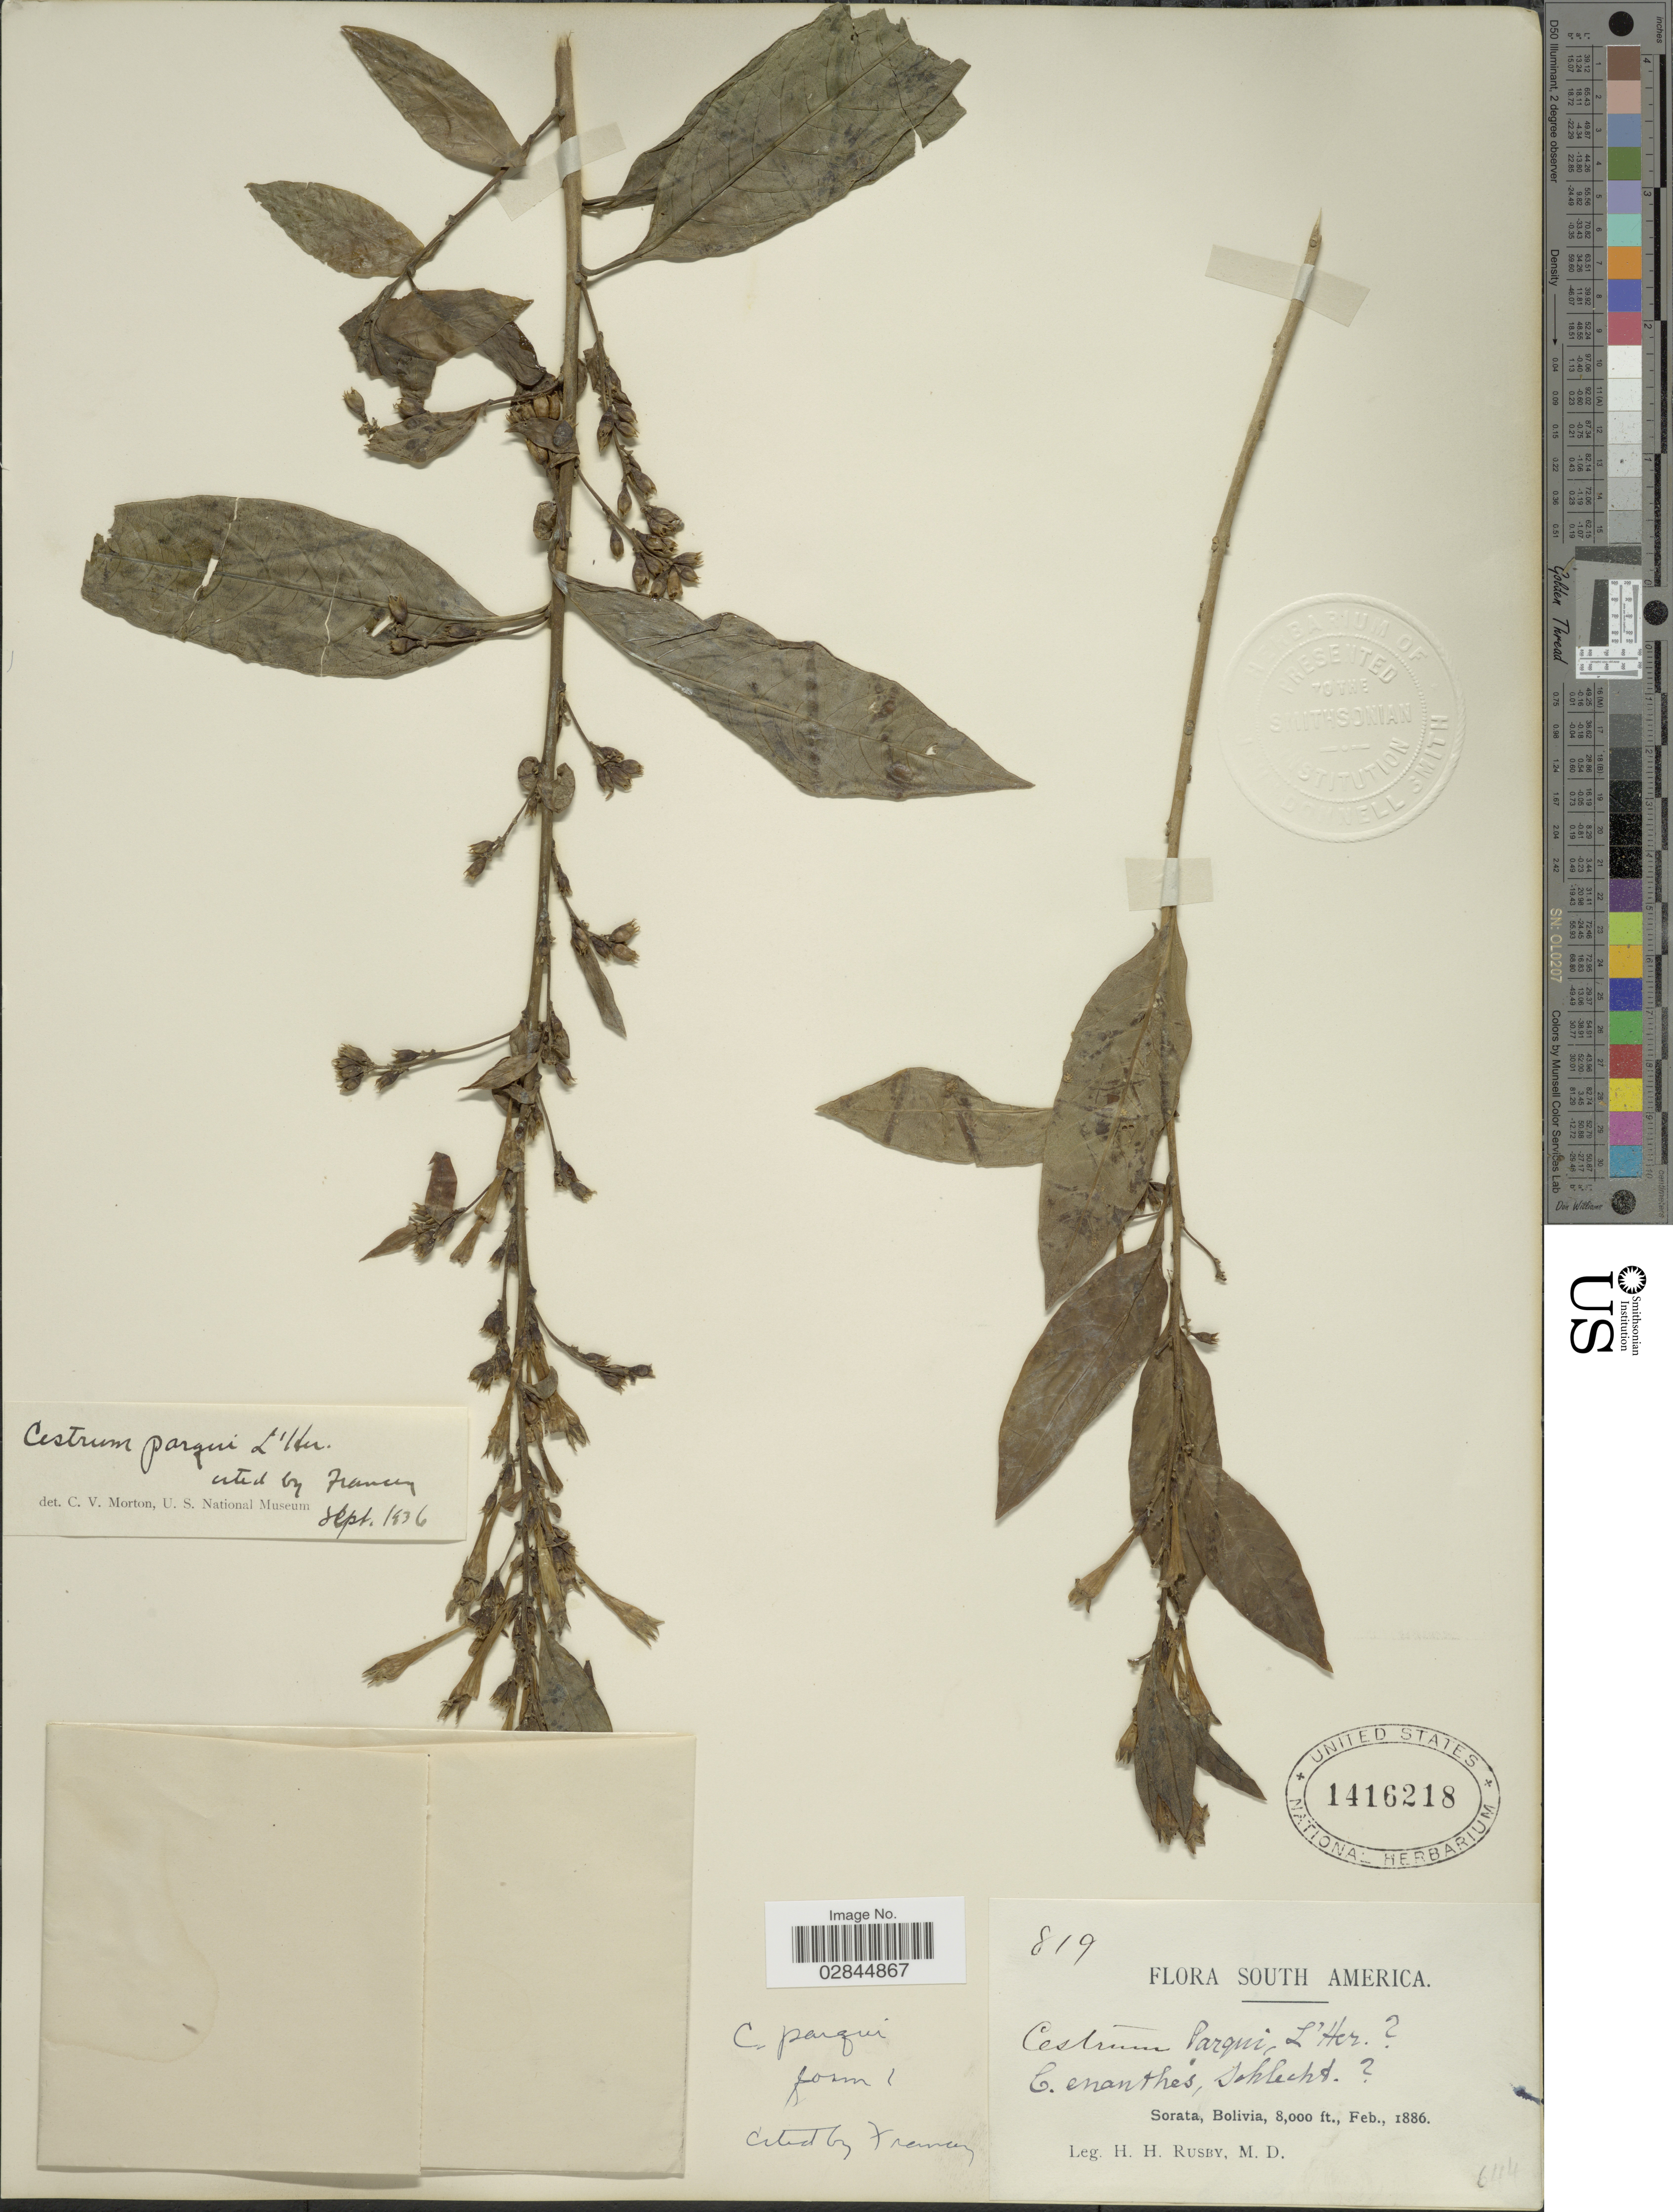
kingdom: Plantae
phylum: Tracheophyta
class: Magnoliopsida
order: Solanales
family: Solanaceae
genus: Cestrum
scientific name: Cestrum parqui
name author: L'Hér.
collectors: H. H. Rusby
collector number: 819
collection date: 1886-02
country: Bolivia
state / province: La Páz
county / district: Larecaja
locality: Sorata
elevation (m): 2438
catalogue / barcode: US 1416218